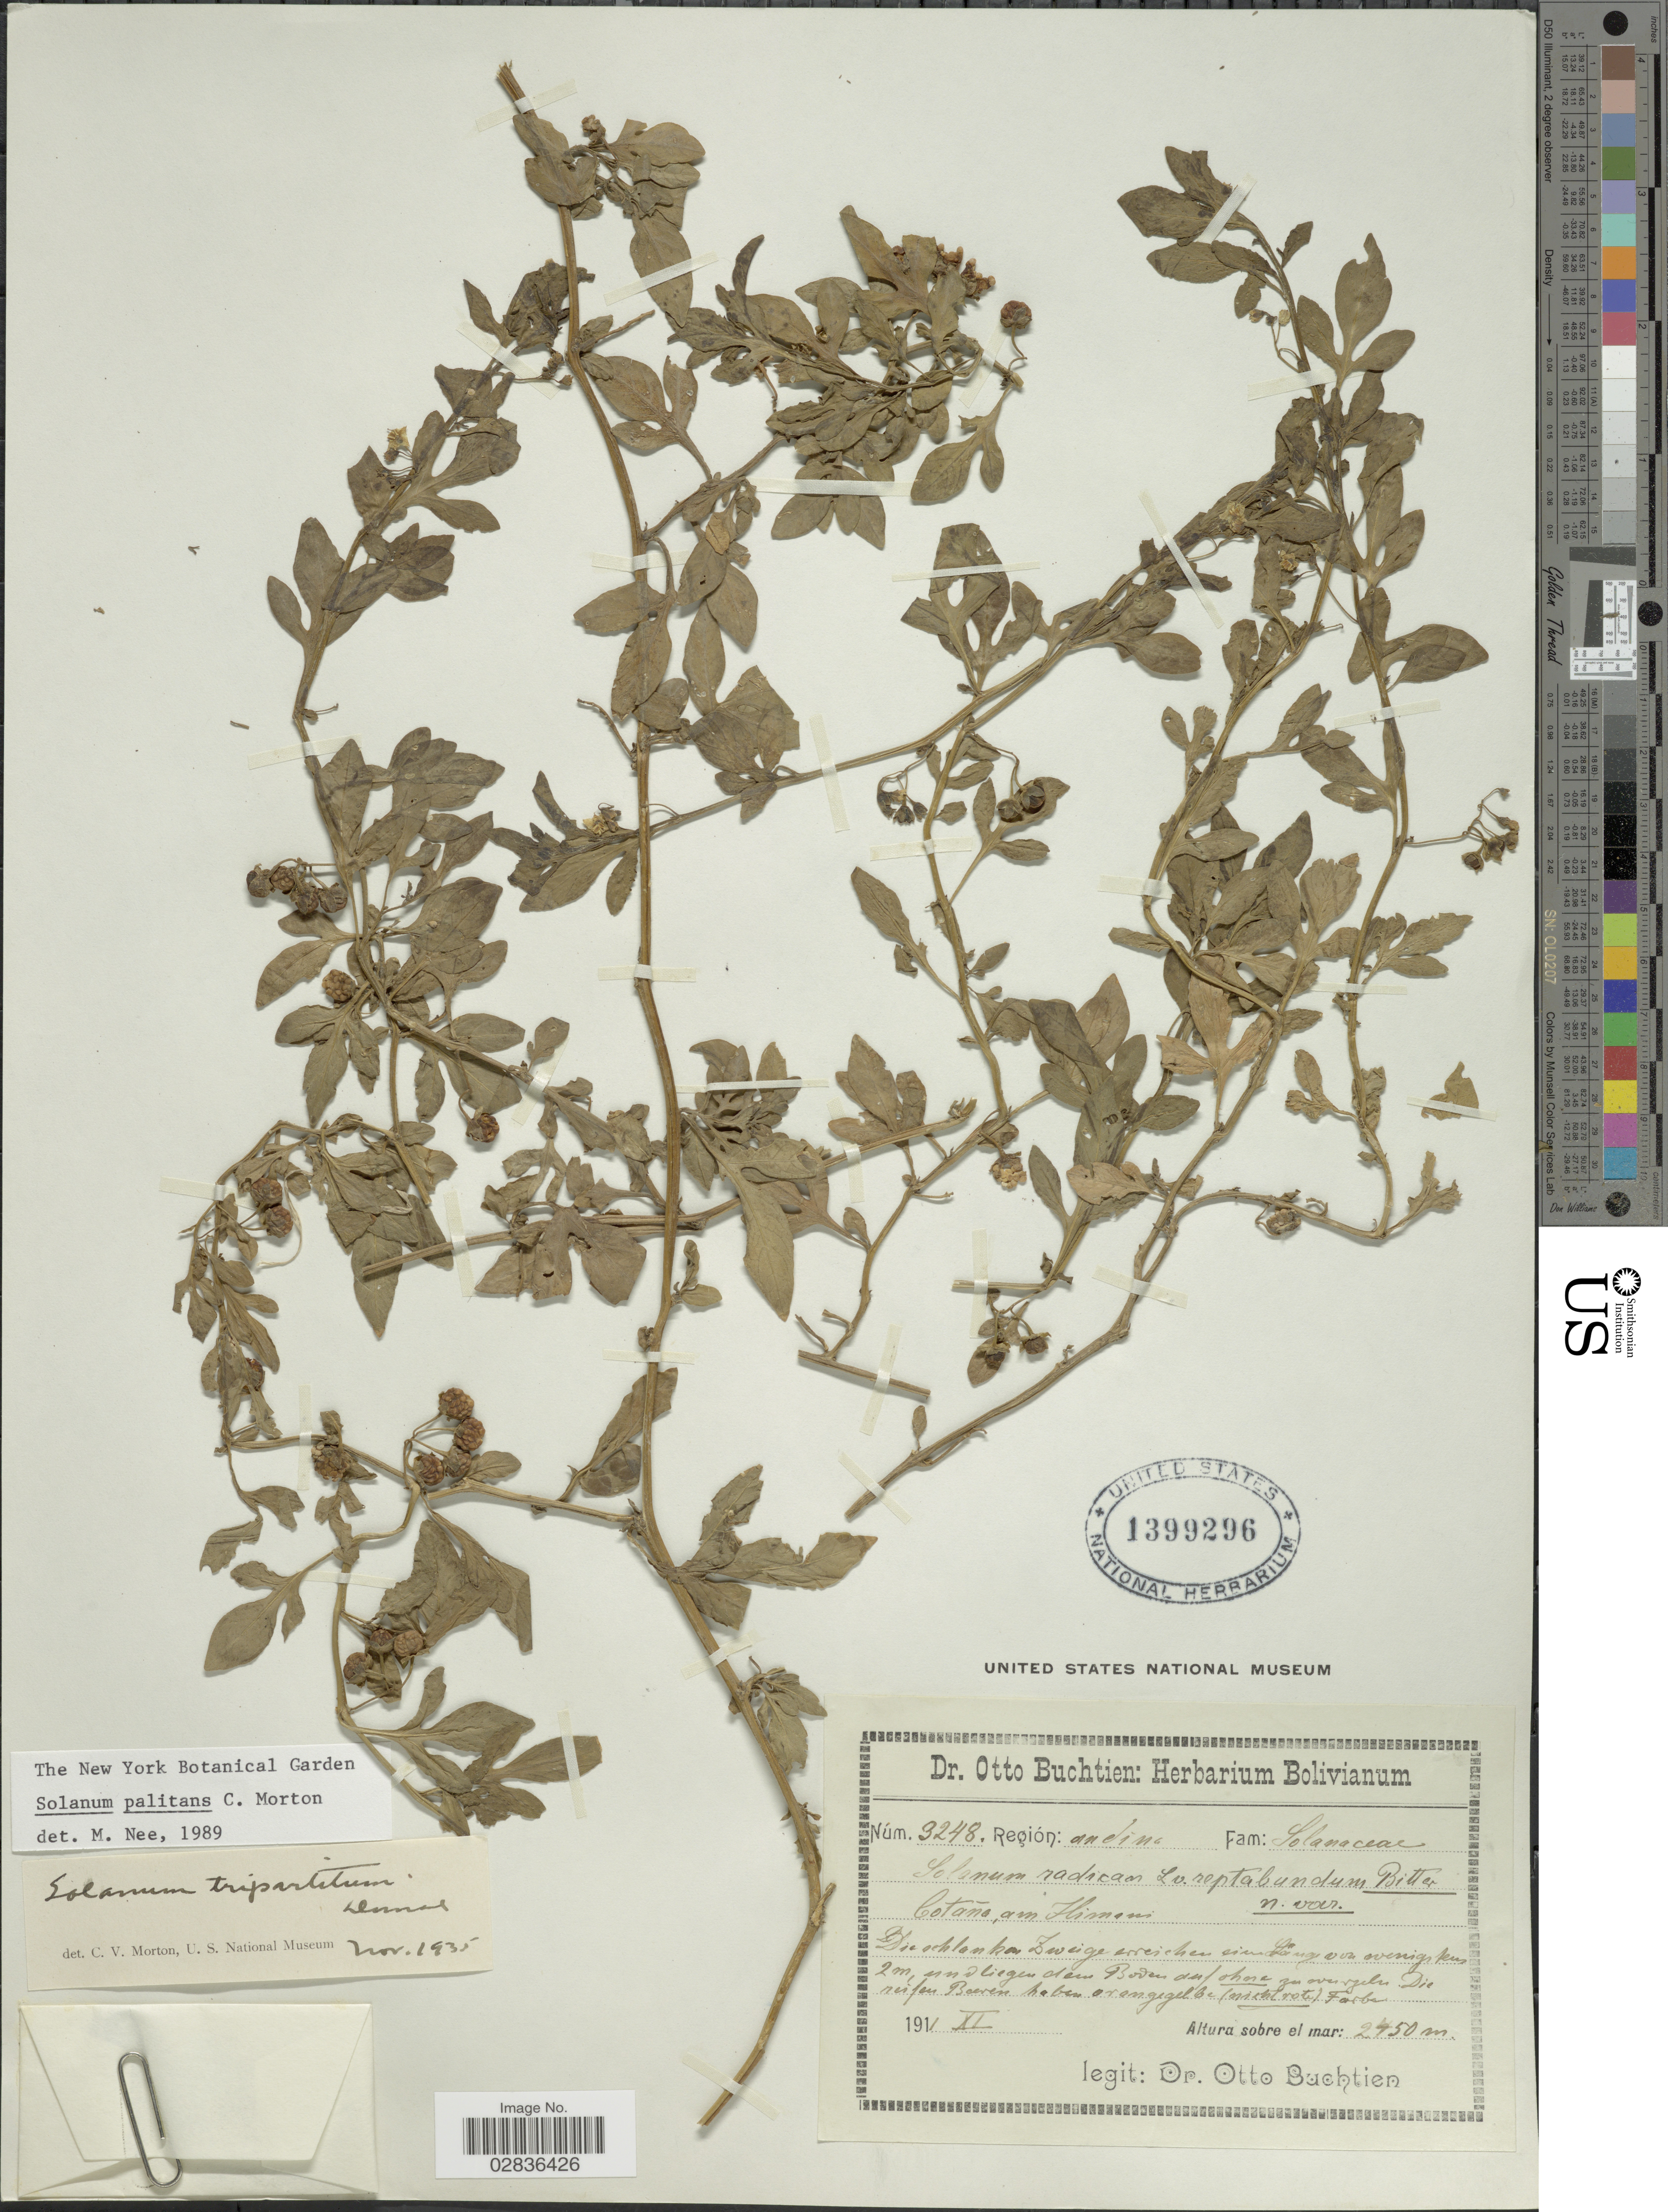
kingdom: Plantae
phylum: Tracheophyta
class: Magnoliopsida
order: Solanales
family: Solanaceae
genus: Solanum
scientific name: Solanum palitans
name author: C.V. Morton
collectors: O. Buchtien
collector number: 9248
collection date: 1911-11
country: Bolivia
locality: Región: andina. Cotaña, am Ilimani.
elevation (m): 2450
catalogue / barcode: US 1399296